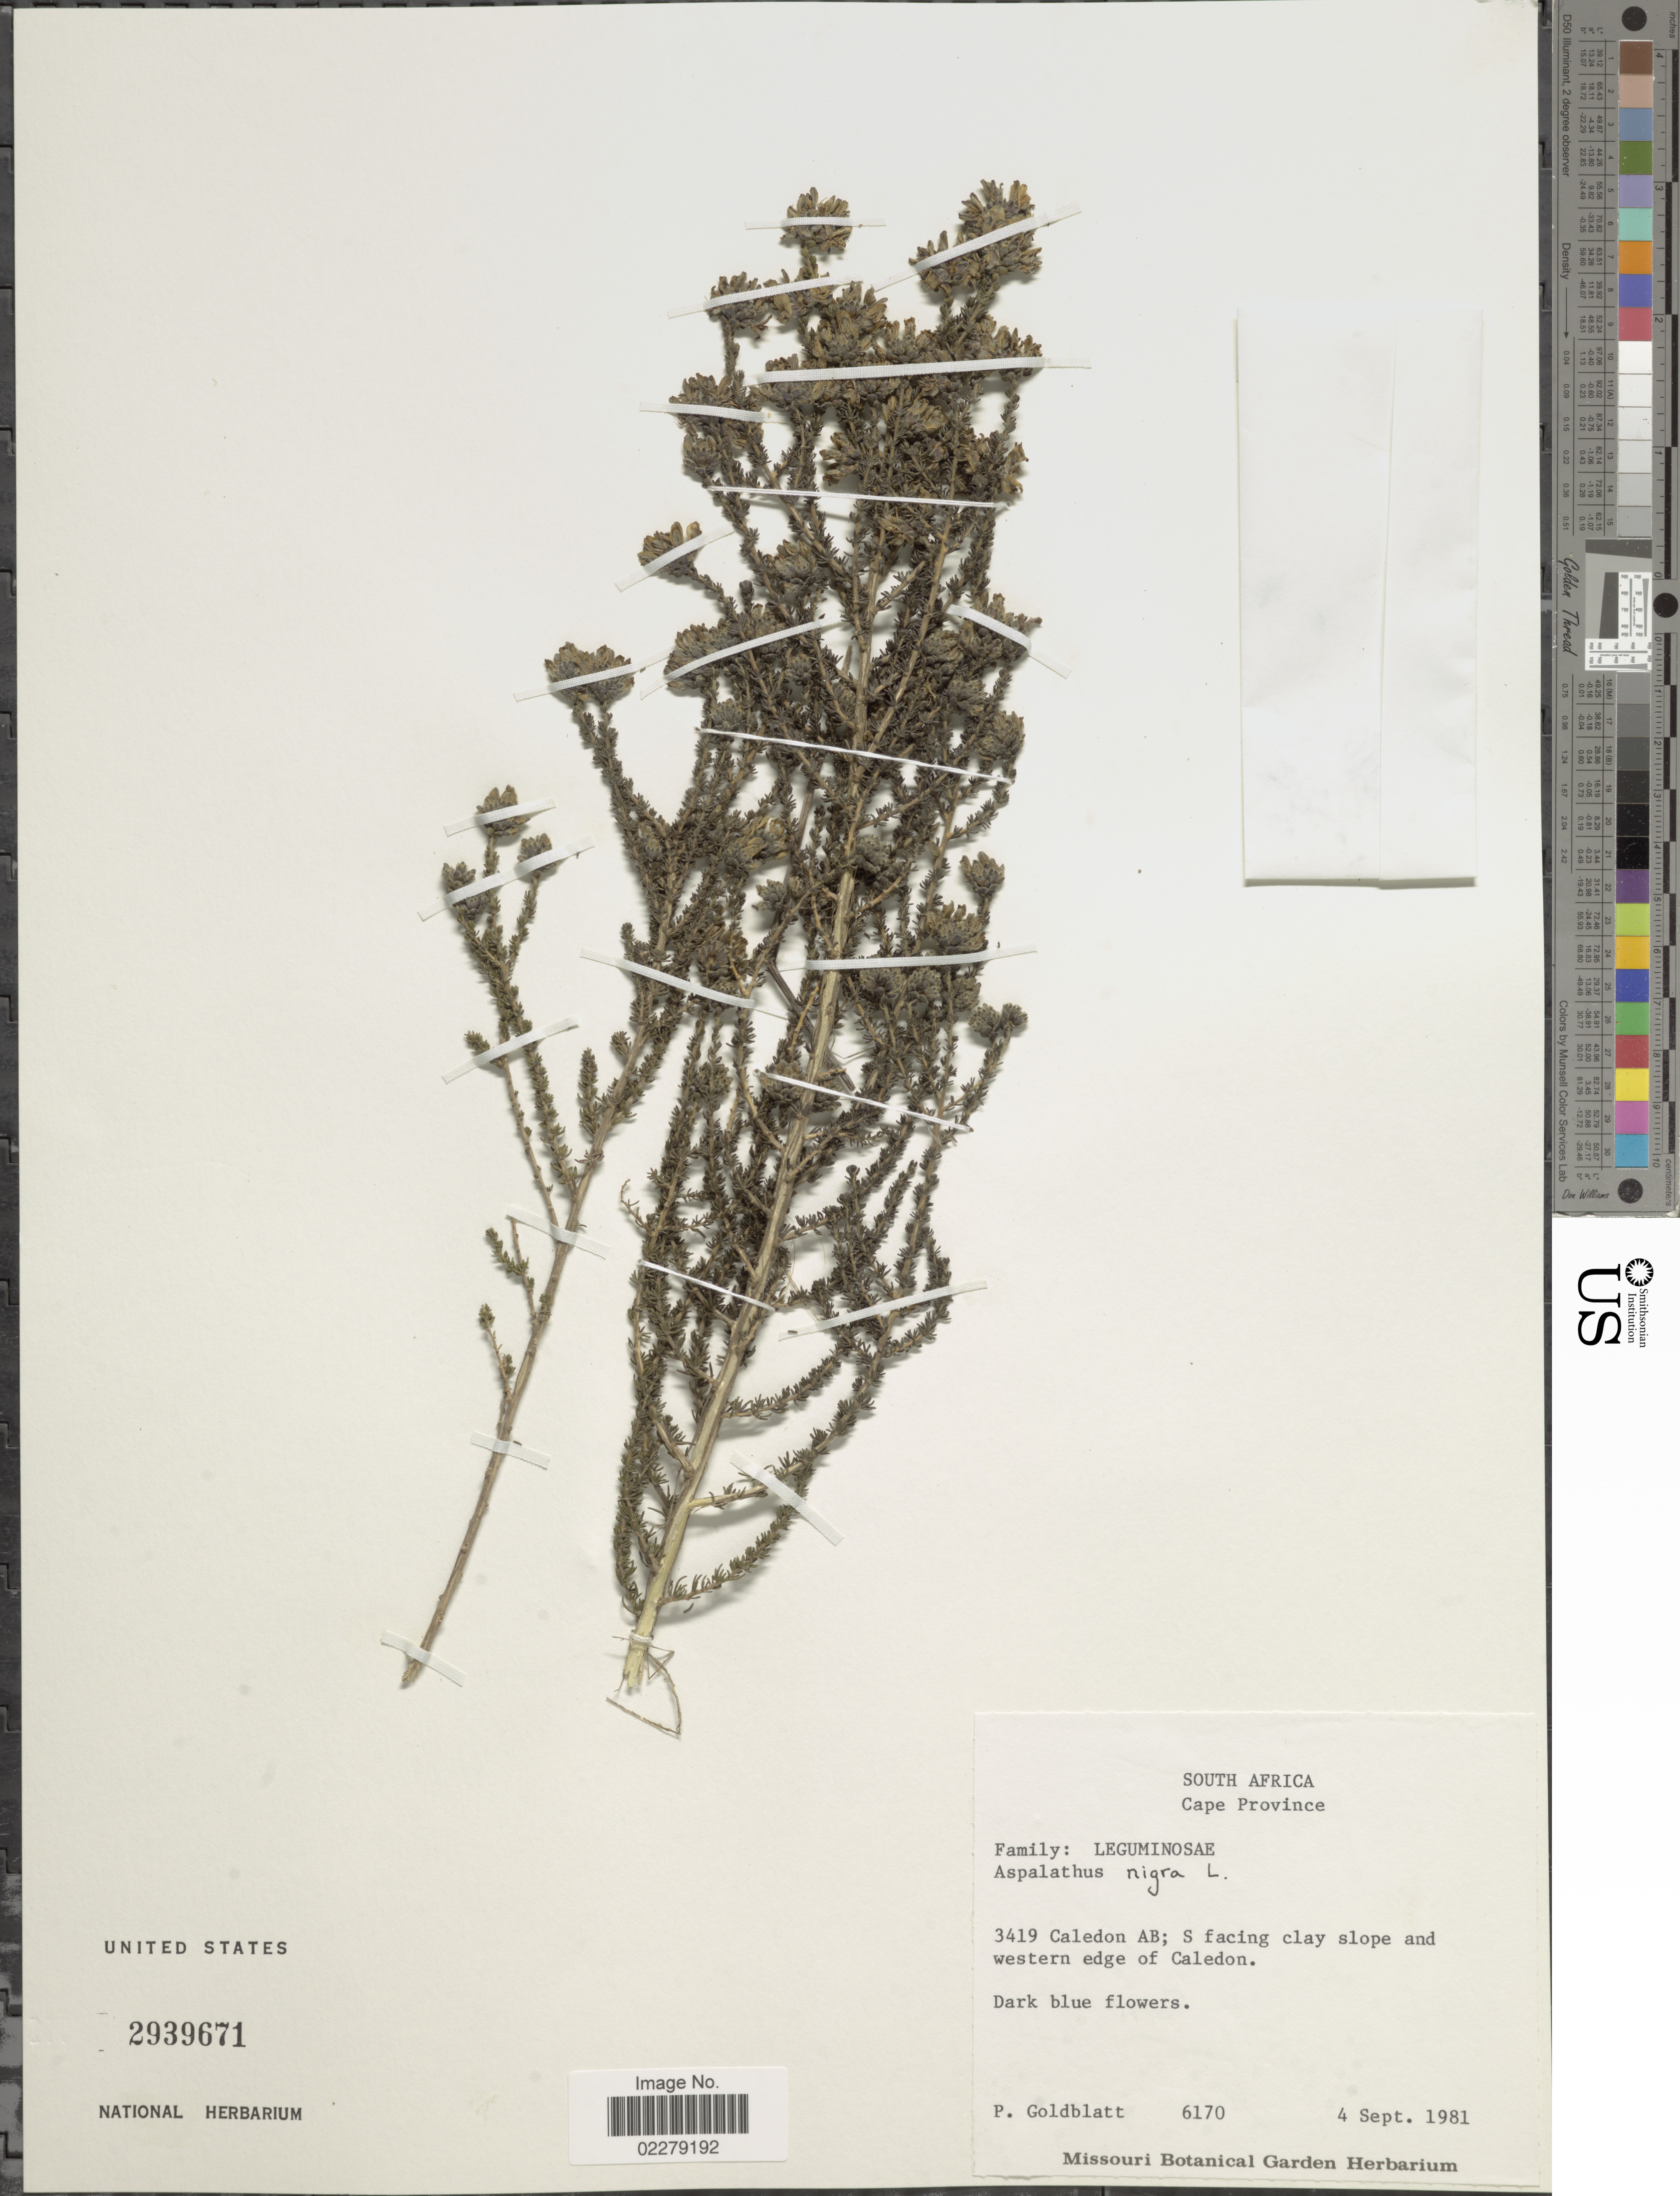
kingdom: Plantae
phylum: Tracheophyta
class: Magnoliopsida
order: Fabales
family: Fabaceae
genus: Aspalathus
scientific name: Aspalathus nigra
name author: L.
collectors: P. Goldblatt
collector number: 6170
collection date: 1981-09-04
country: South Africa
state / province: Western Cape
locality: Caledon AB; S facing clay slope and western edge of Caledon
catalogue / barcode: US 2939671